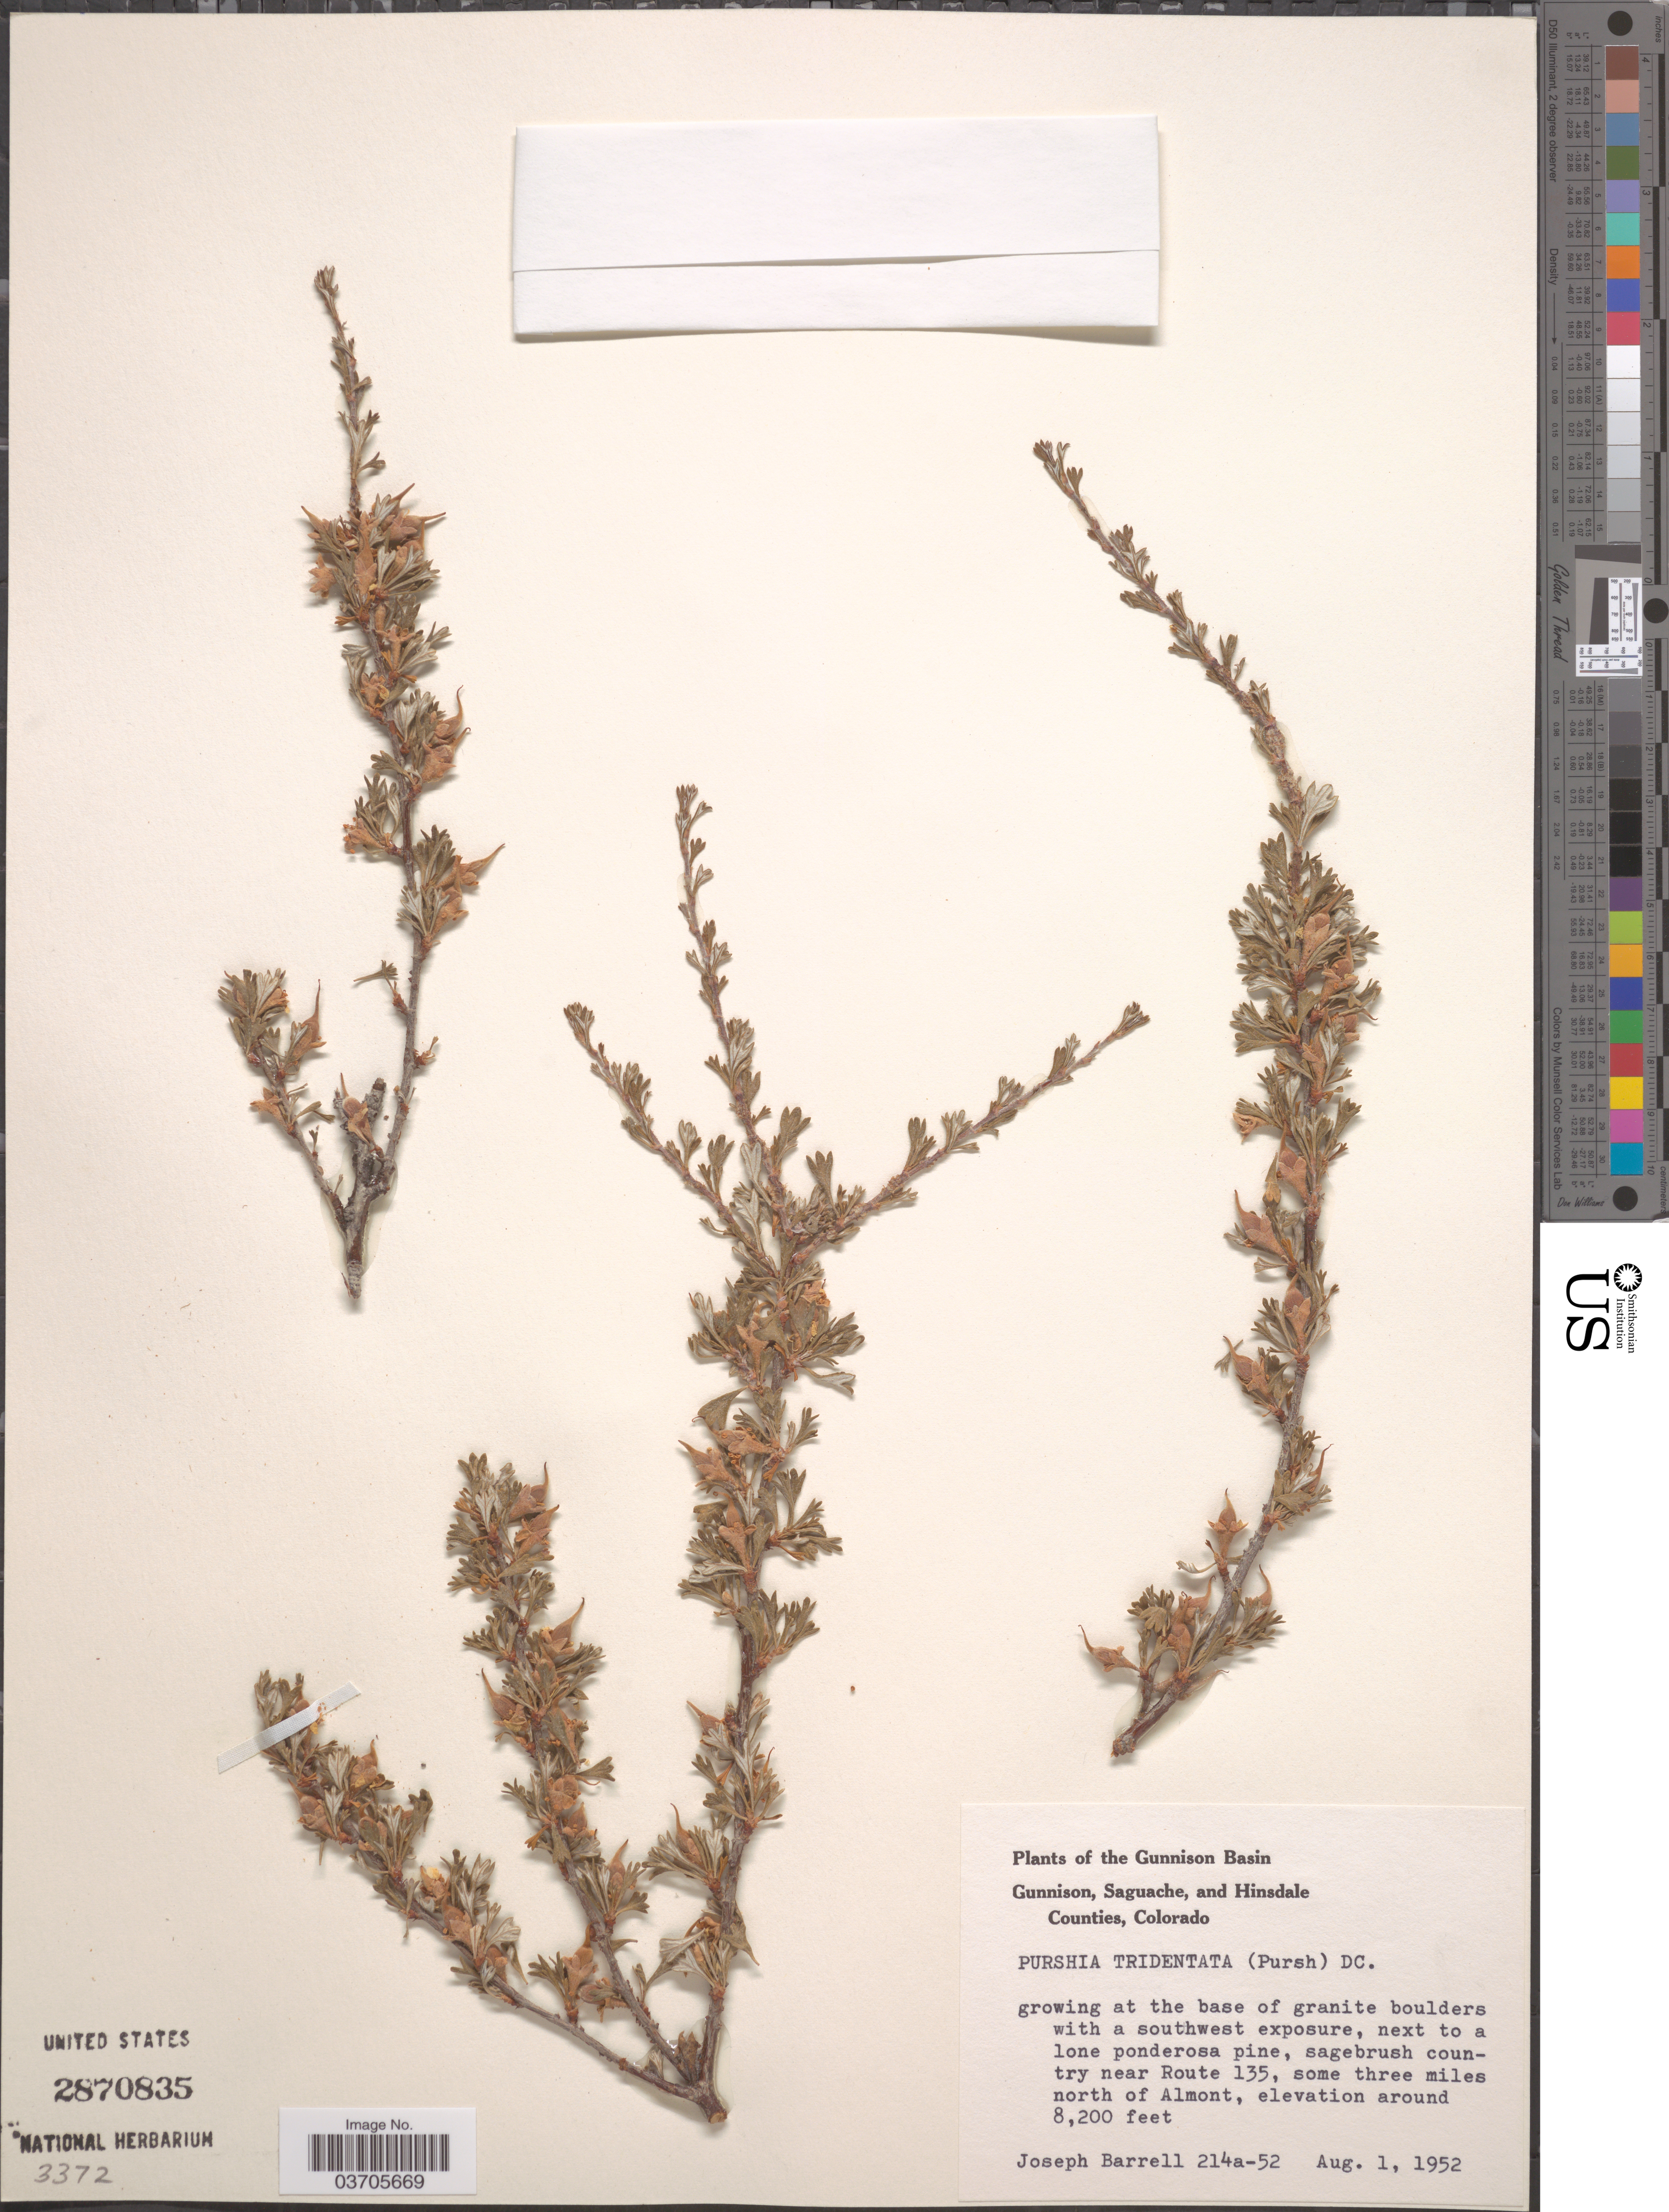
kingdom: Plantae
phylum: Tracheophyta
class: Magnoliopsida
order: Rosales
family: Rosaceae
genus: Purshia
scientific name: Purshia tridentata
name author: (Pursh) DC.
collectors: J. Barrell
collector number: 214a-52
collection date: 1952-08-01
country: United States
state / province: Colorado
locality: The Gunnison Basin. Gunnison, Saguache, and Hinsdale Counties. Sagebrush country near Route 135, some three miles north of Almont.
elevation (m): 2499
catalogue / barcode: US 2870835